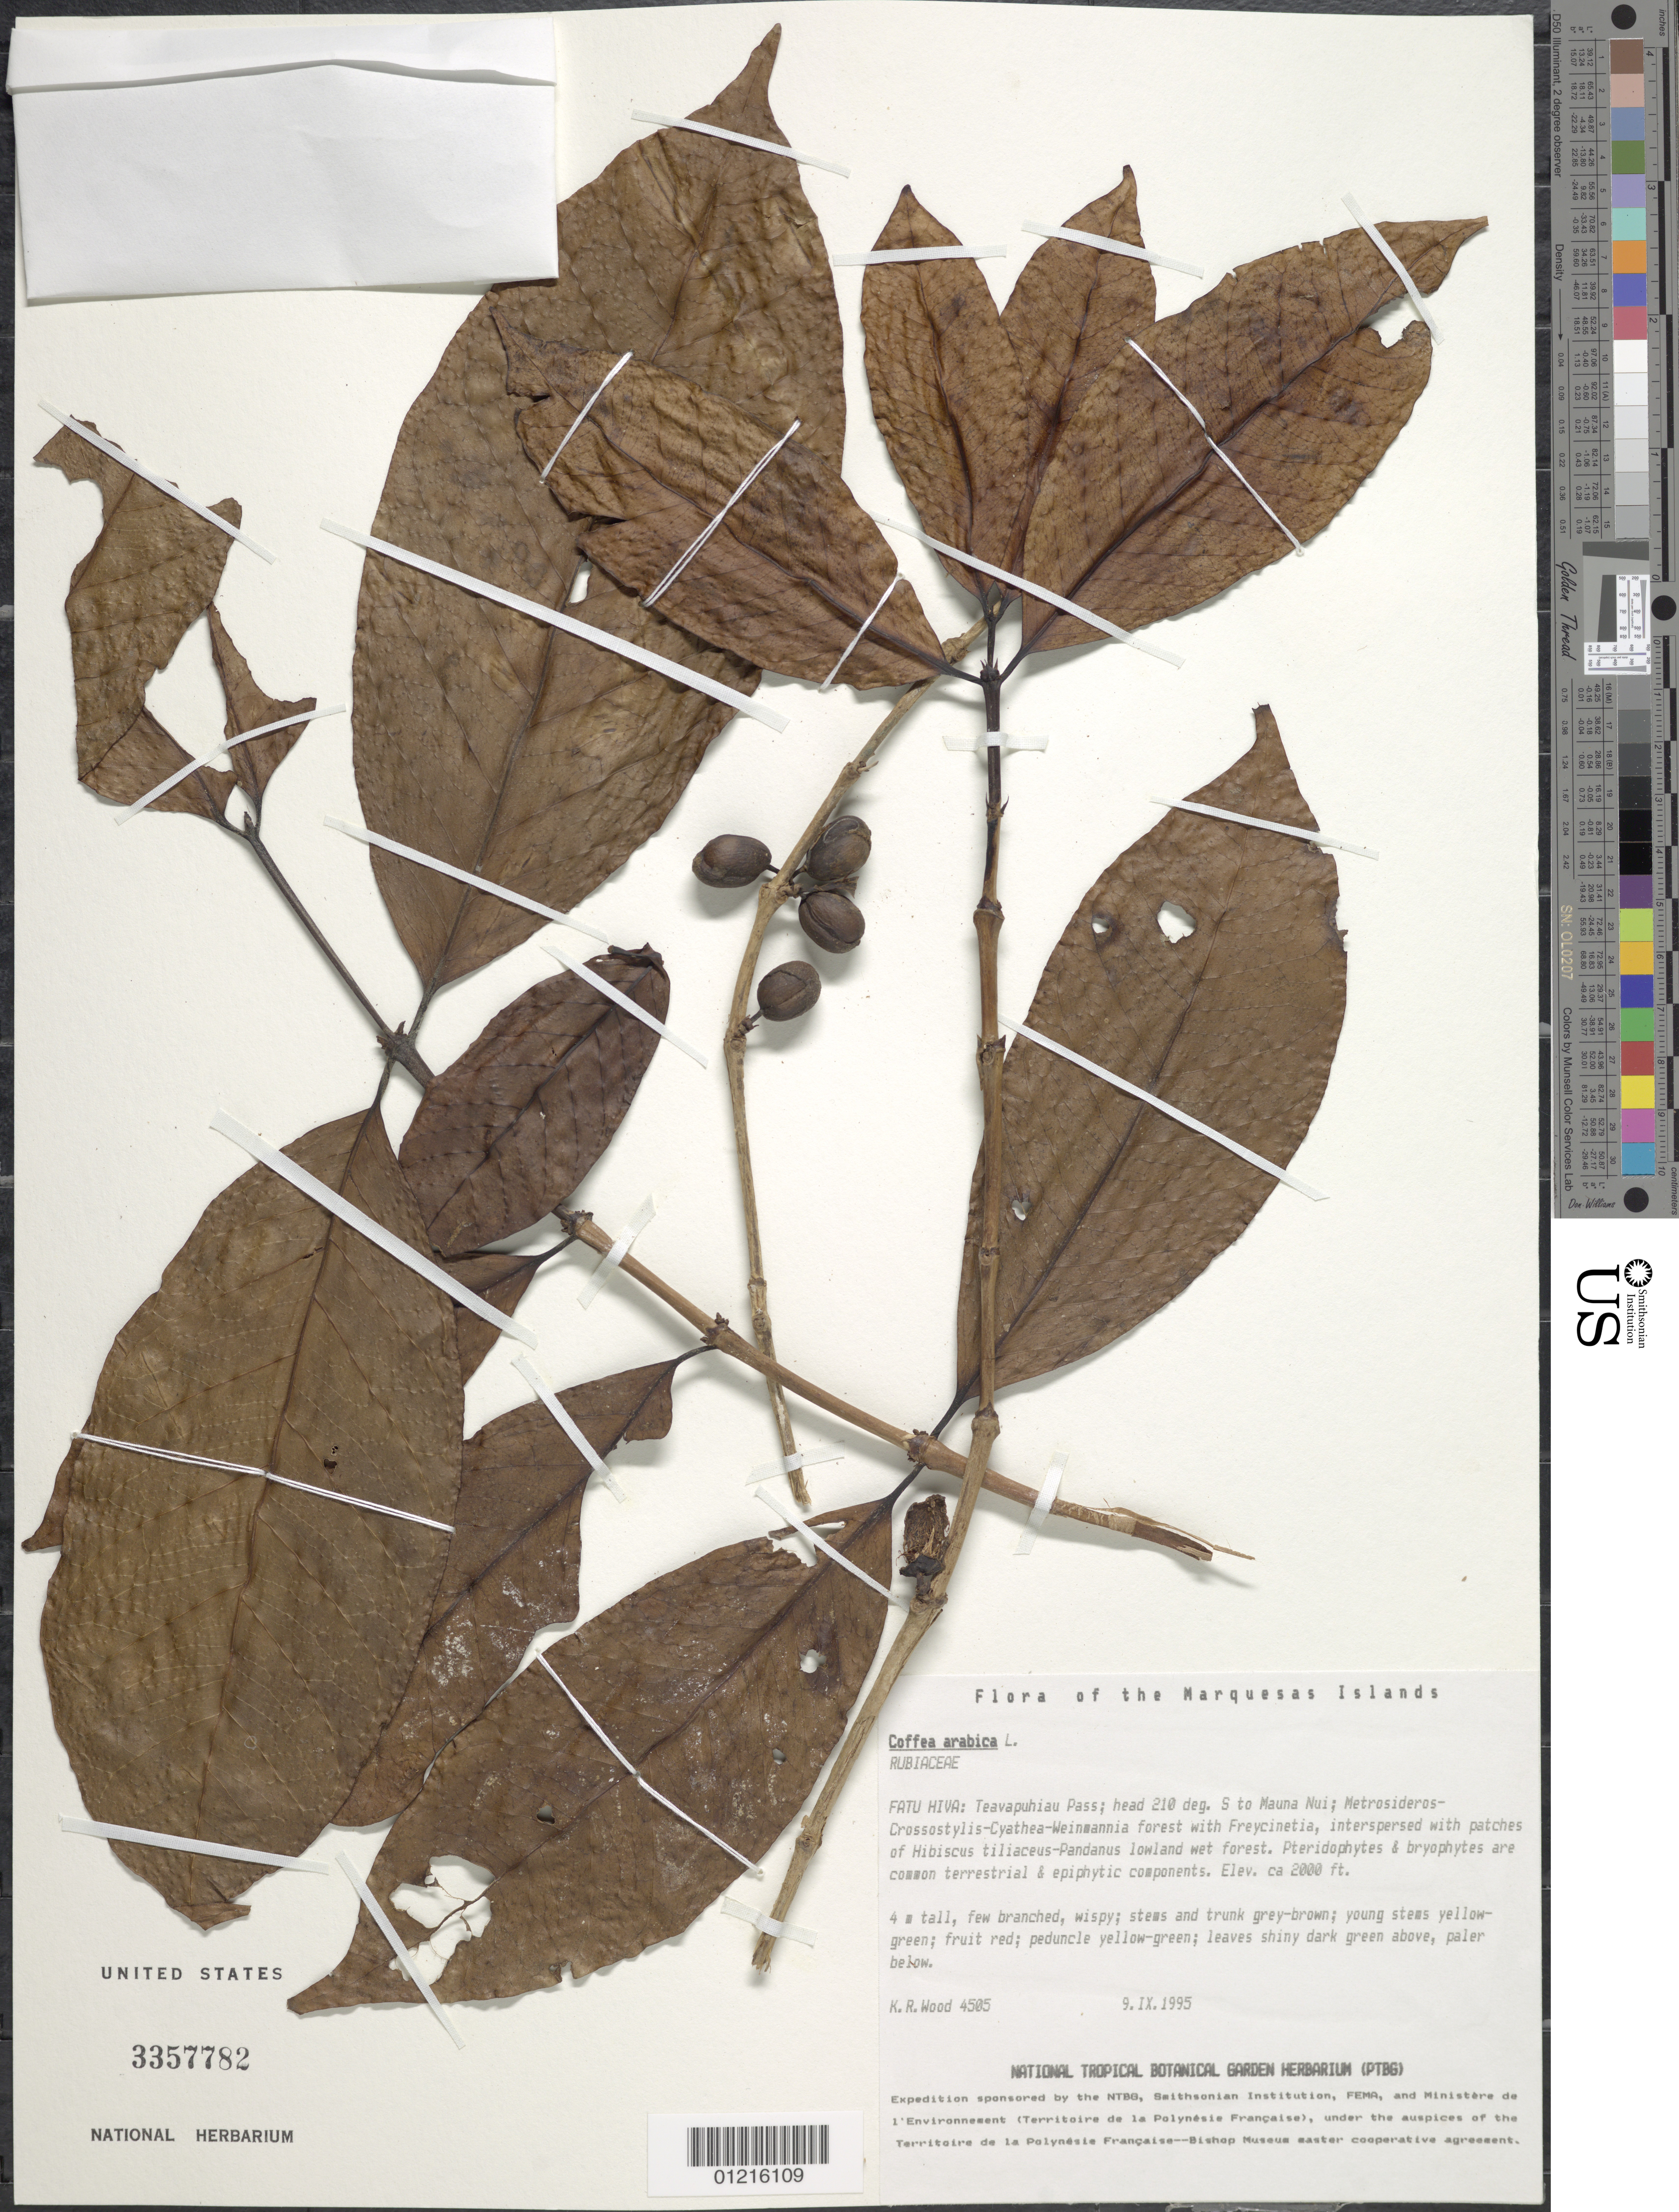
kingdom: Plantae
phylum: Tracheophyta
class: Magnoliopsida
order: Gentianales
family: Rubiaceae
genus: Coffea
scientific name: Coffea arabica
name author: L.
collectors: K. R. Wood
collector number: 4505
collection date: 1995-09-09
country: French Polynesia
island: Fatu Hiva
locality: Teavapuhiau Pass, head 210 deg. S to Mauna Nui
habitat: Metrosideros - Crossostylis - Cyathea - Weinmannia w/ Freycinetia, interspersed w/ Hibiscus tiliaceus - Pandanus lowland wet forest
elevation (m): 610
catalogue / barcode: US 3357782